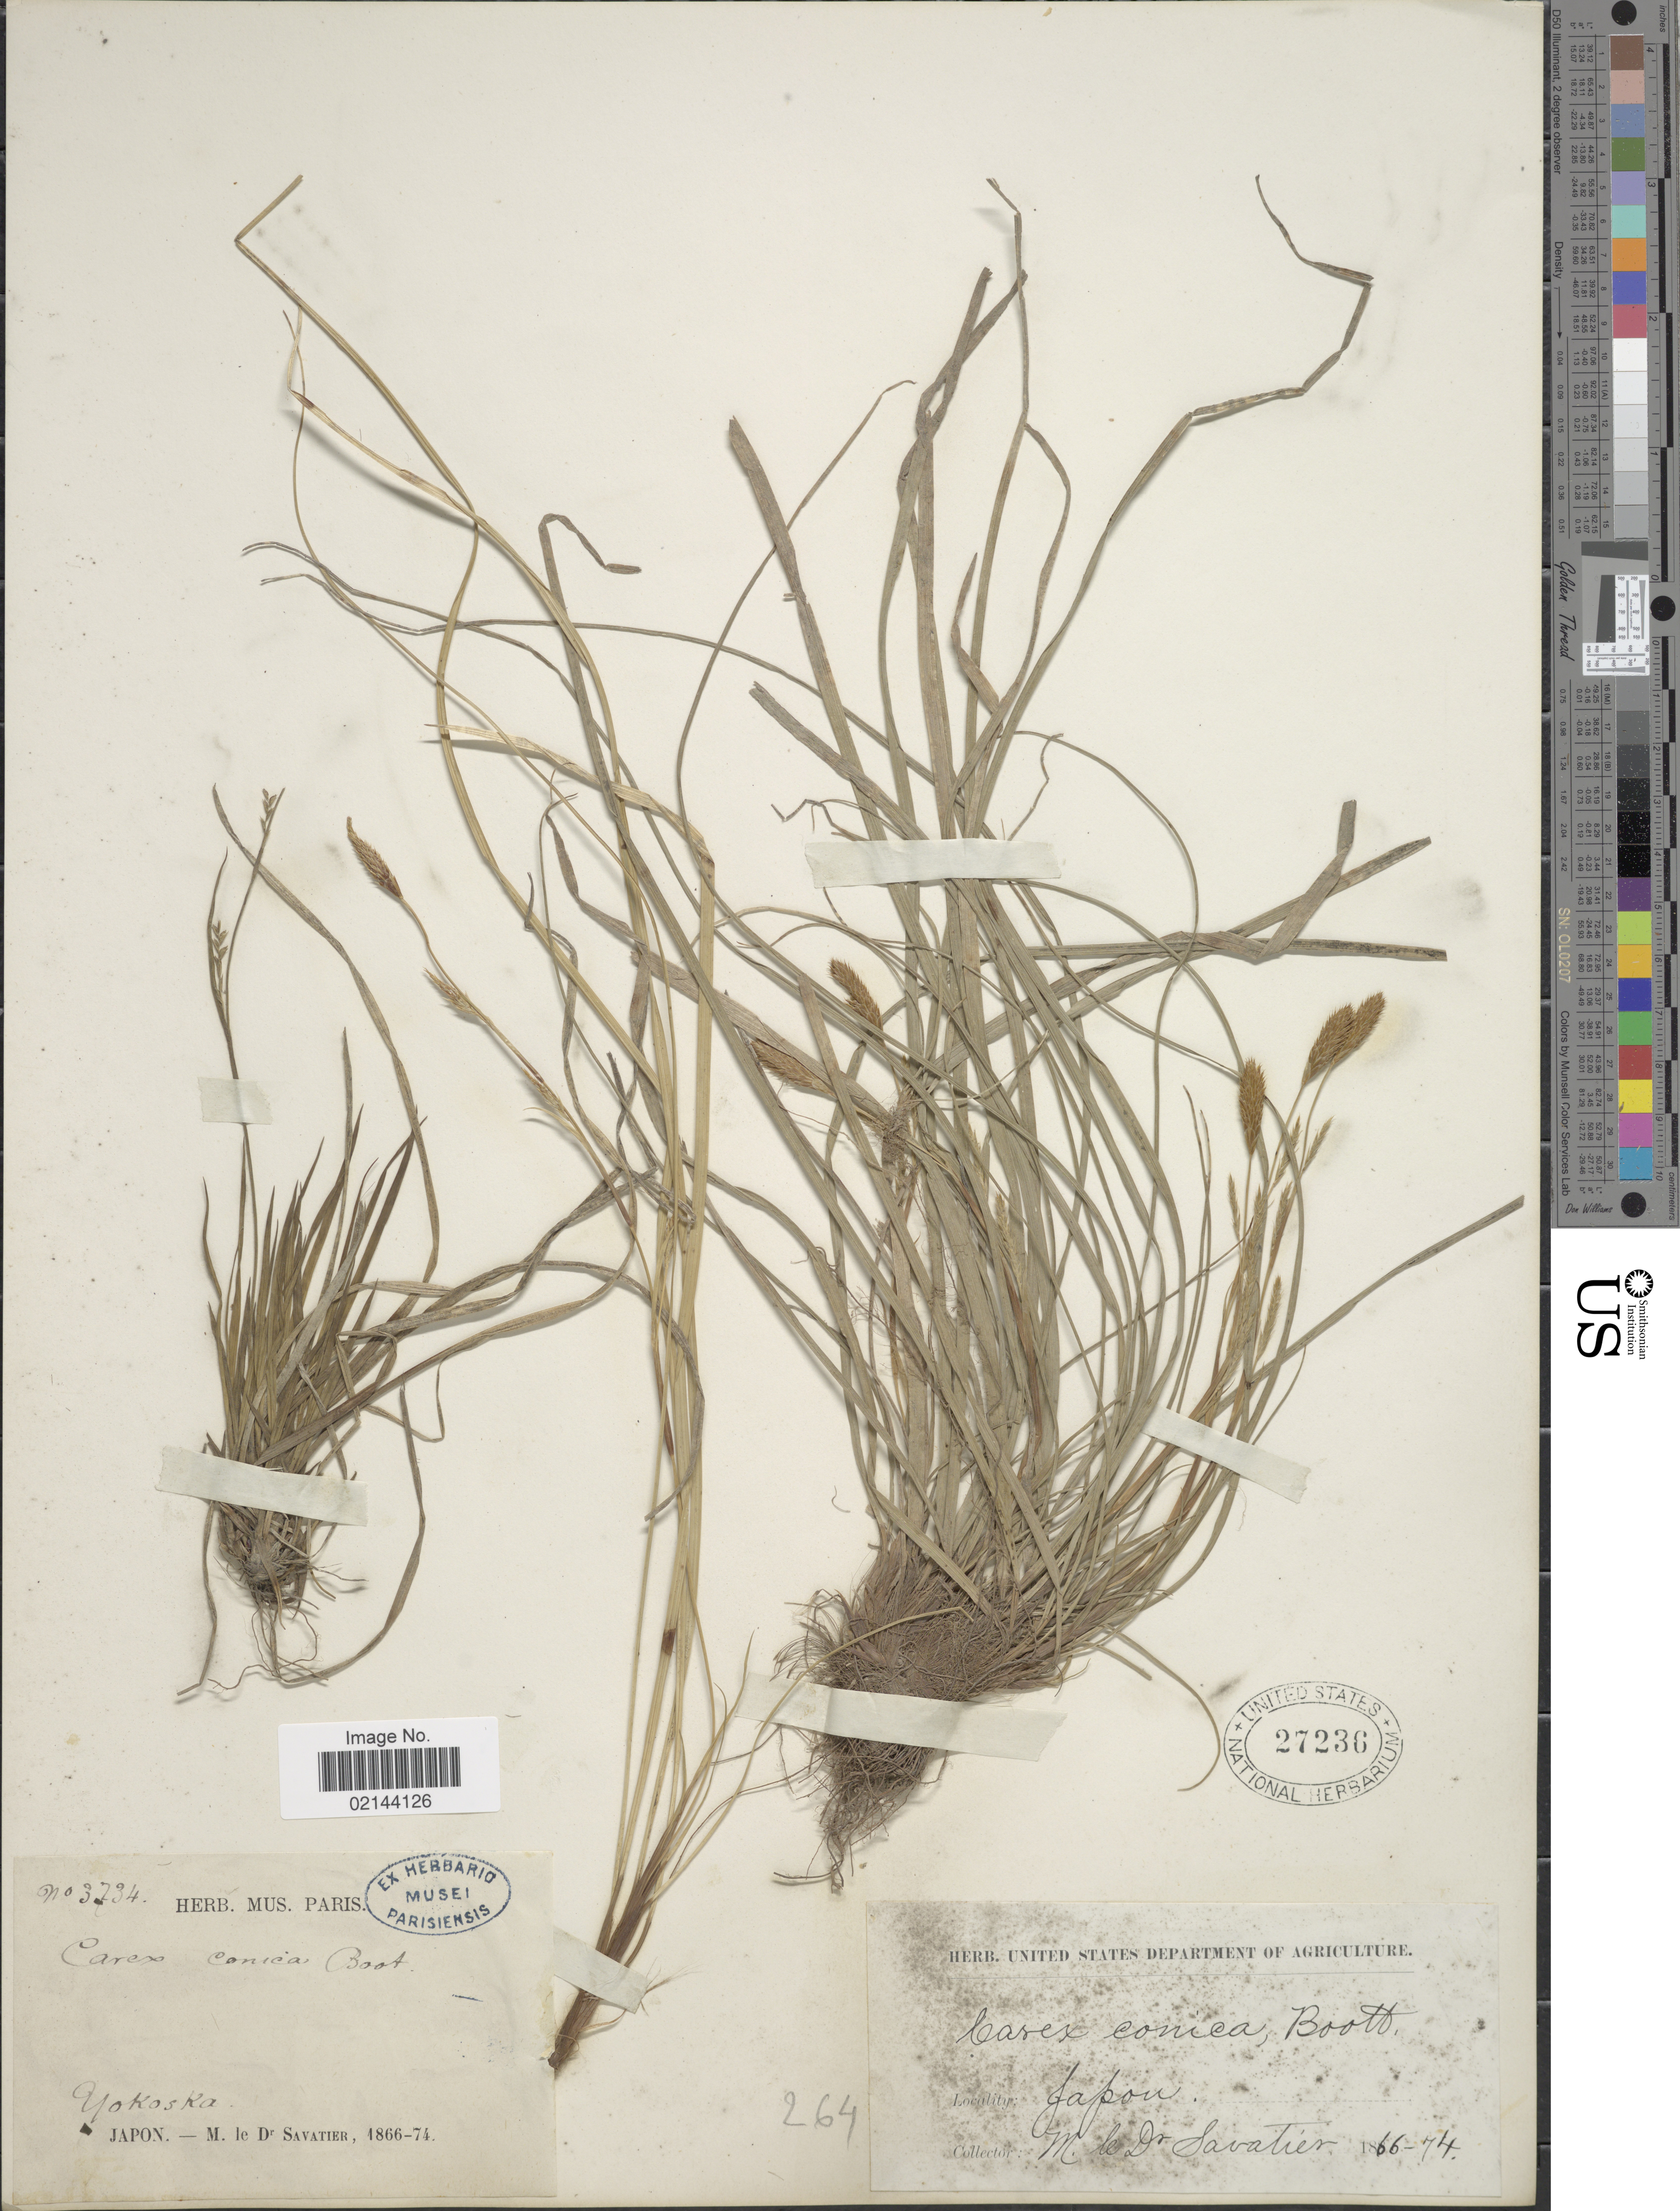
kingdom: Plantae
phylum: Tracheophyta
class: Liliopsida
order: Poales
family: Cyperaceae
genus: Carex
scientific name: Carex conica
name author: Boott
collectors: M. Savatier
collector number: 3734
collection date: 1866/1874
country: Japan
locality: Yokoska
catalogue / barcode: US 27236